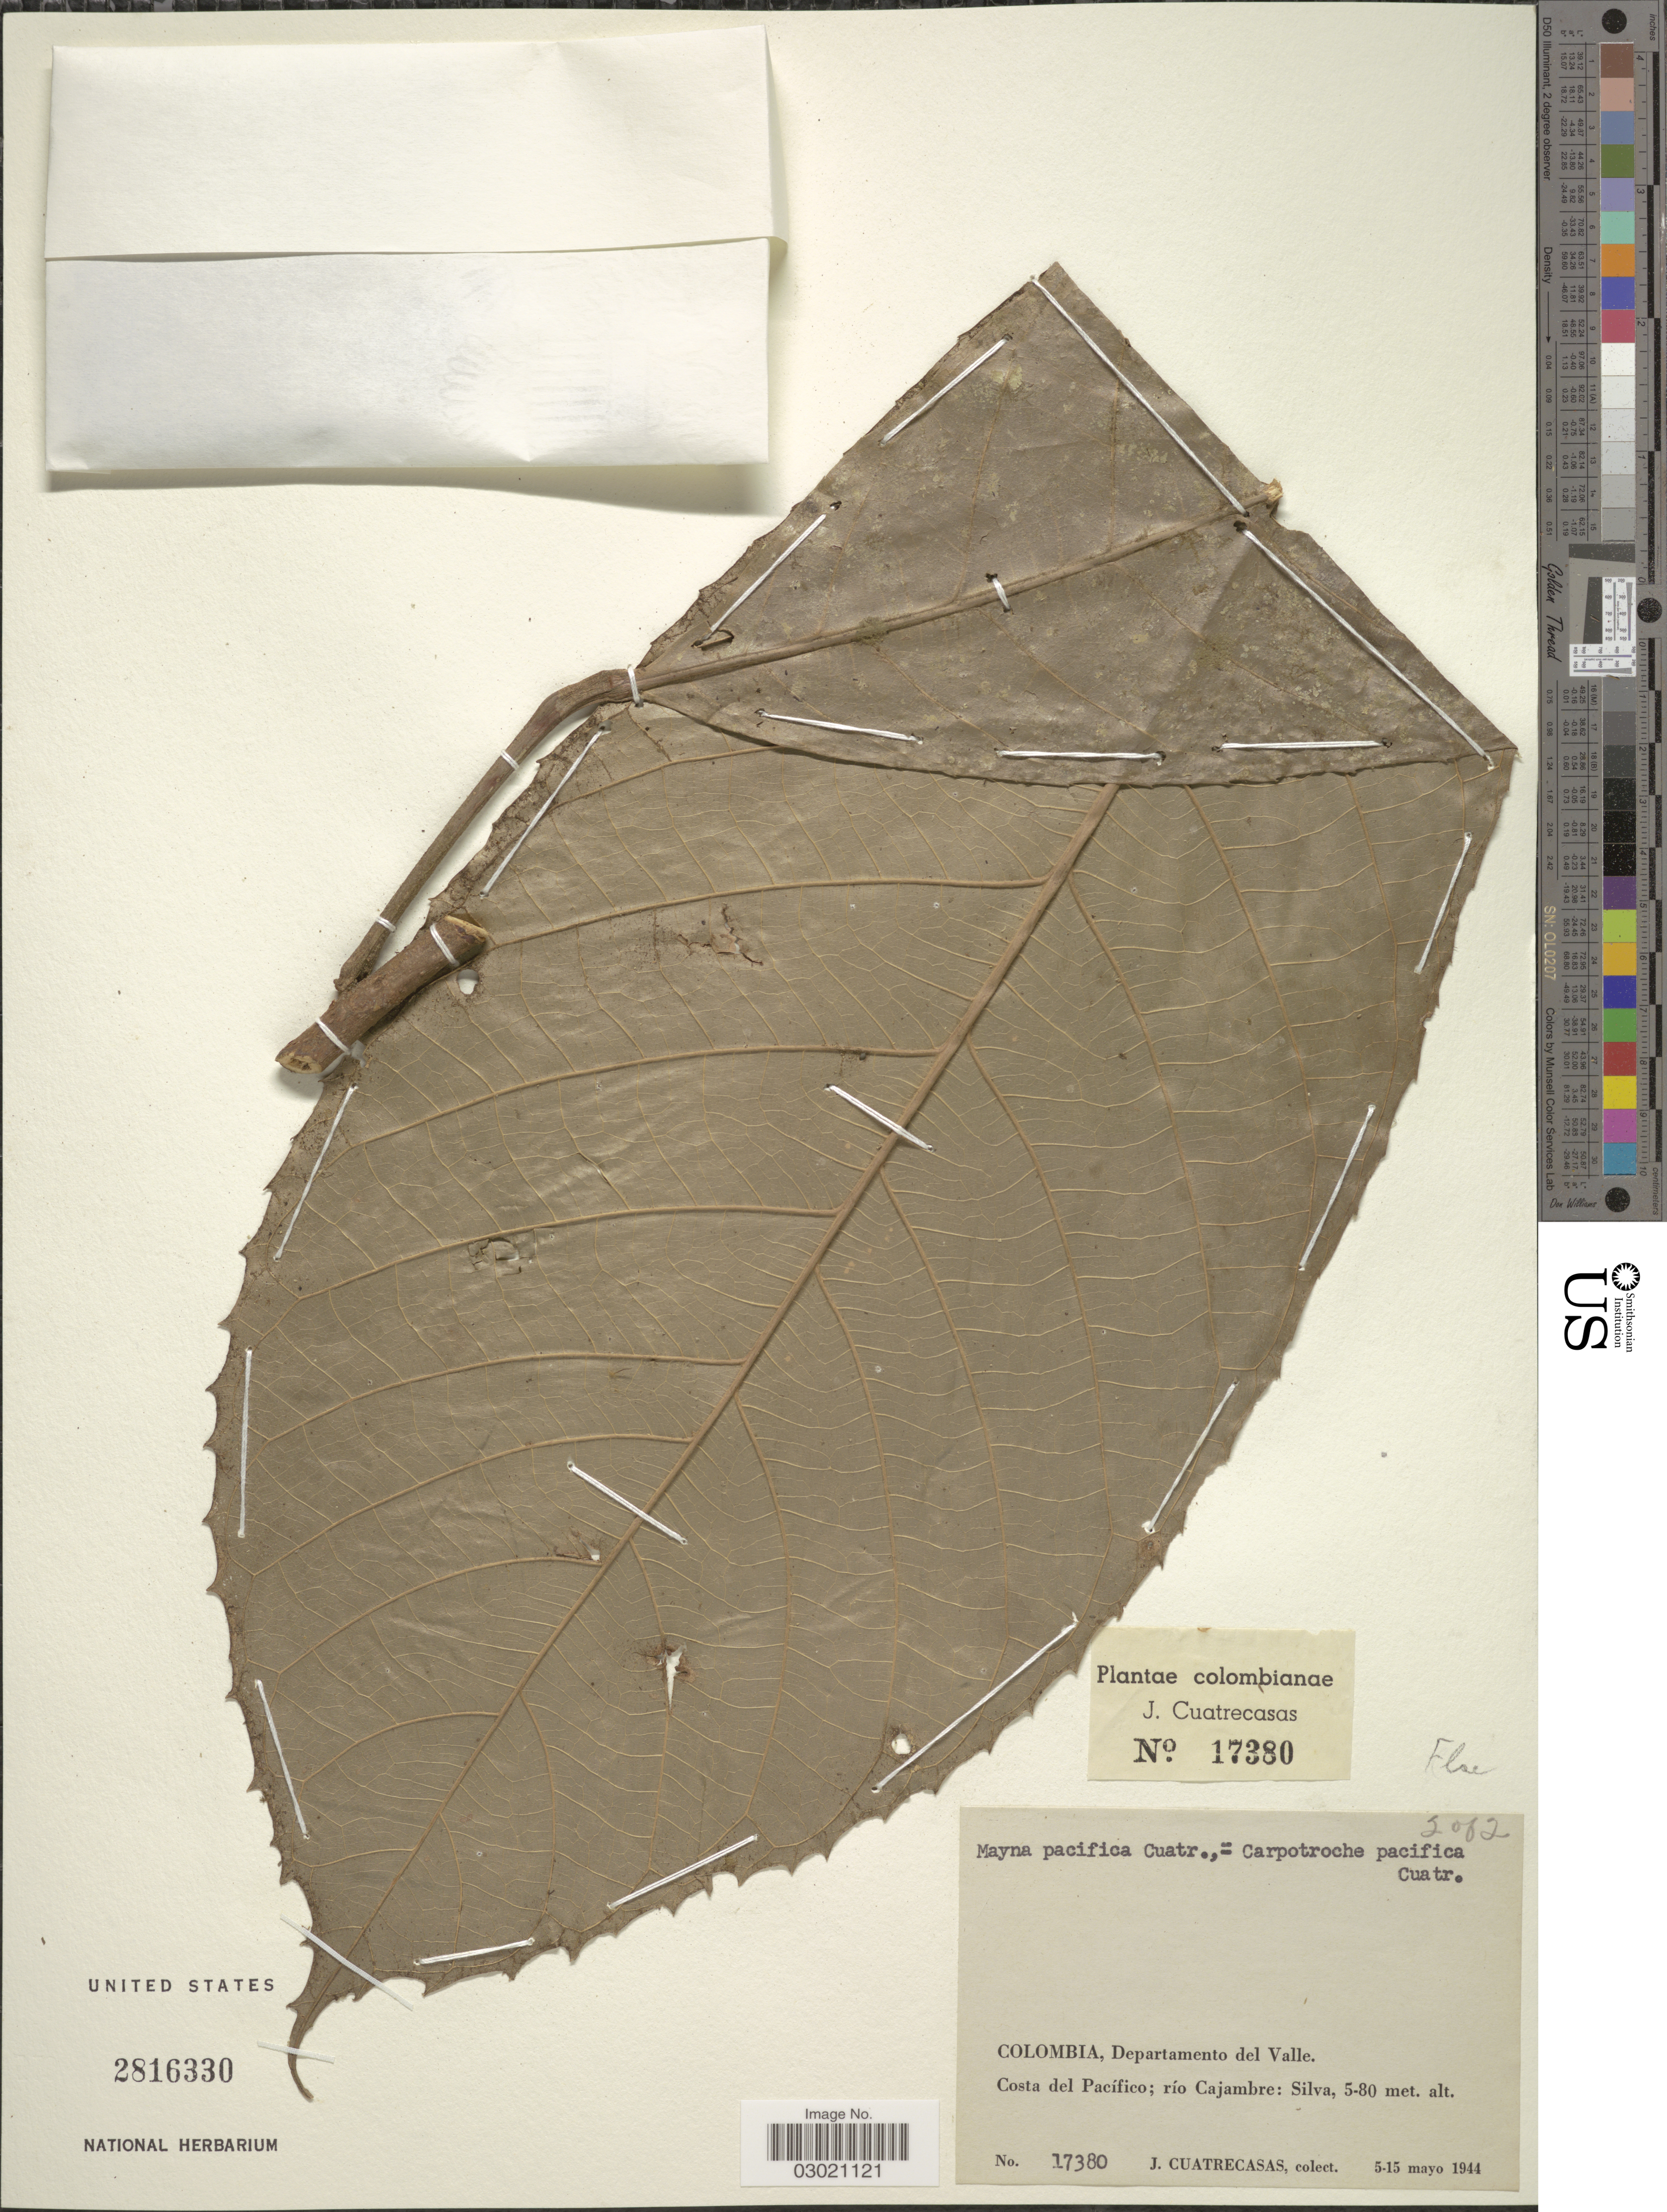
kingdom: Plantae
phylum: Tracheophyta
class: Magnoliopsida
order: Malpighiales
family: Achariaceae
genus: Carpotroche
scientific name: Carpotroche pacifica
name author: (Cuatrec.) Cuatrec.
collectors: J. Cuatrecasas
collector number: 17380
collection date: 1944-05-05/1944-05-15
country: Colombia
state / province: Valle del Cauca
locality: Departamento del Valle. Costa del Pacífico; río Cajambre.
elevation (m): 5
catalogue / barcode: US 2816330